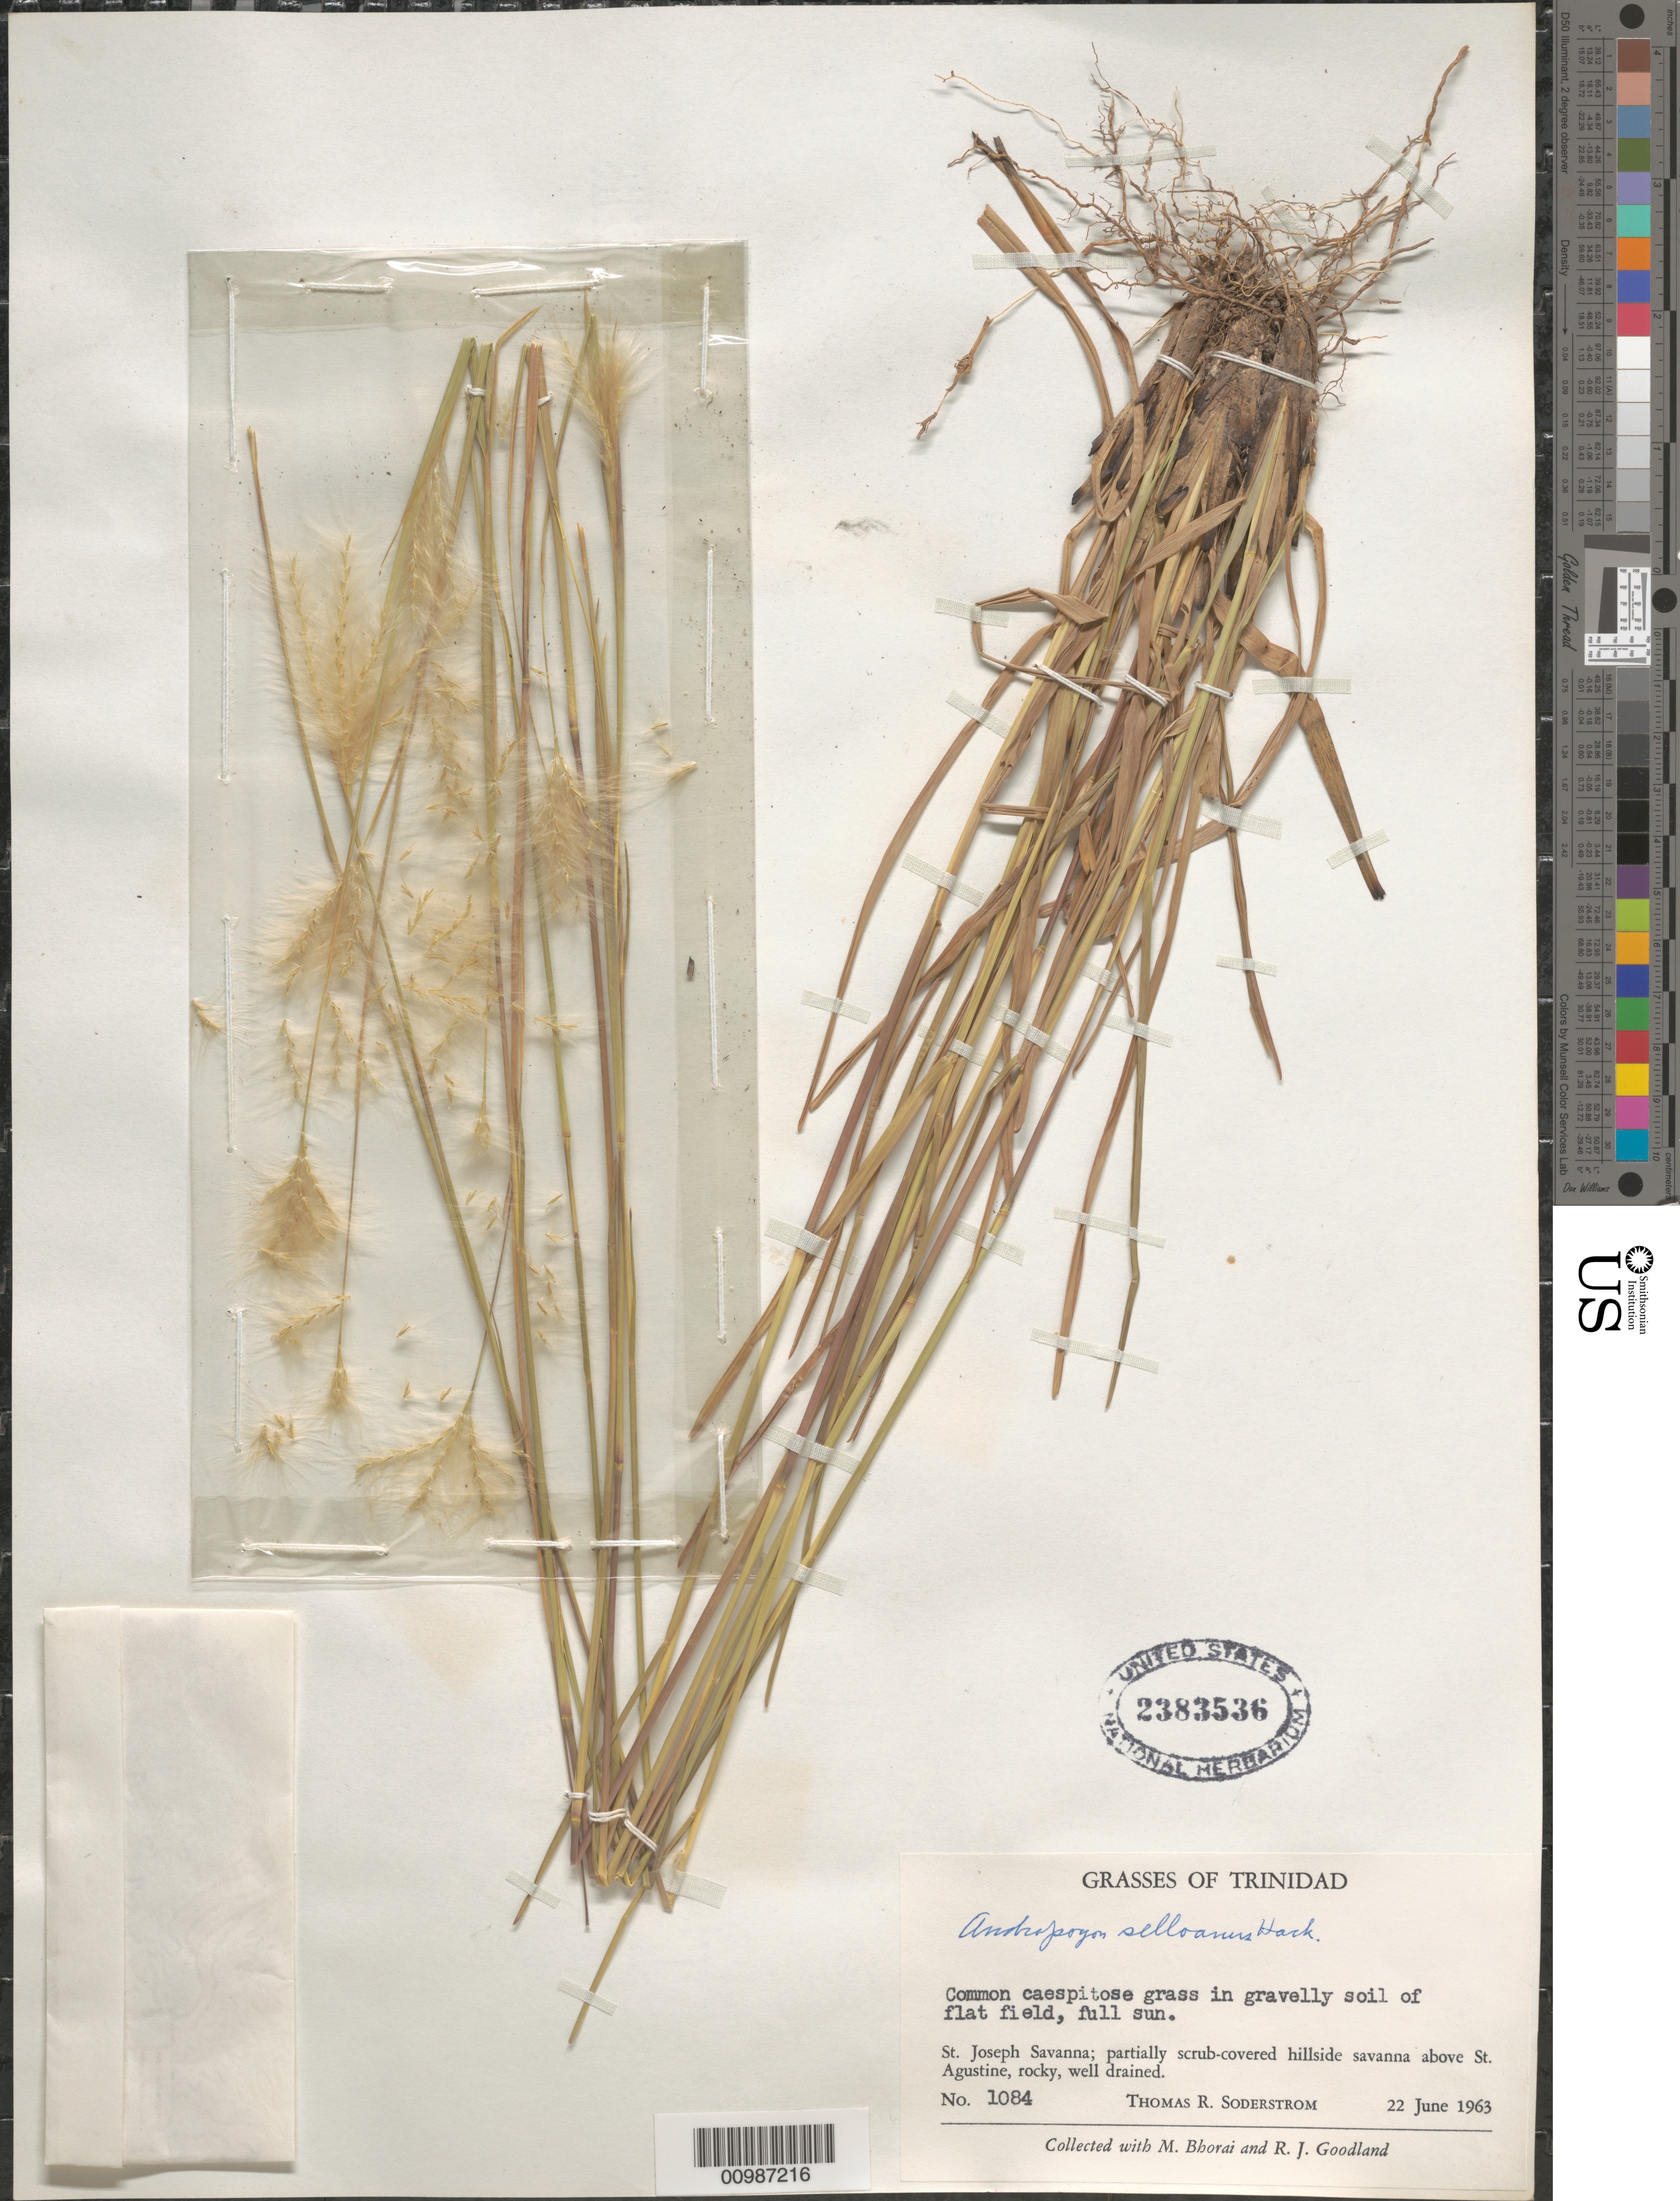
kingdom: Plantae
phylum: Tracheophyta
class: Liliopsida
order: Poales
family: Poaceae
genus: Andropogon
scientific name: Andropogon selloanus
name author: (Hack.) Hack.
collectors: T. R. Soderstrom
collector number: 1084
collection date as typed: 22 Jun 1963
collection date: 1963-06-22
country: Trinidad and Tobago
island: Trinidad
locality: St. Joseph Savanna, above St. Augustine.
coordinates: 0 N, 0 E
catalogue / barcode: US 2383536